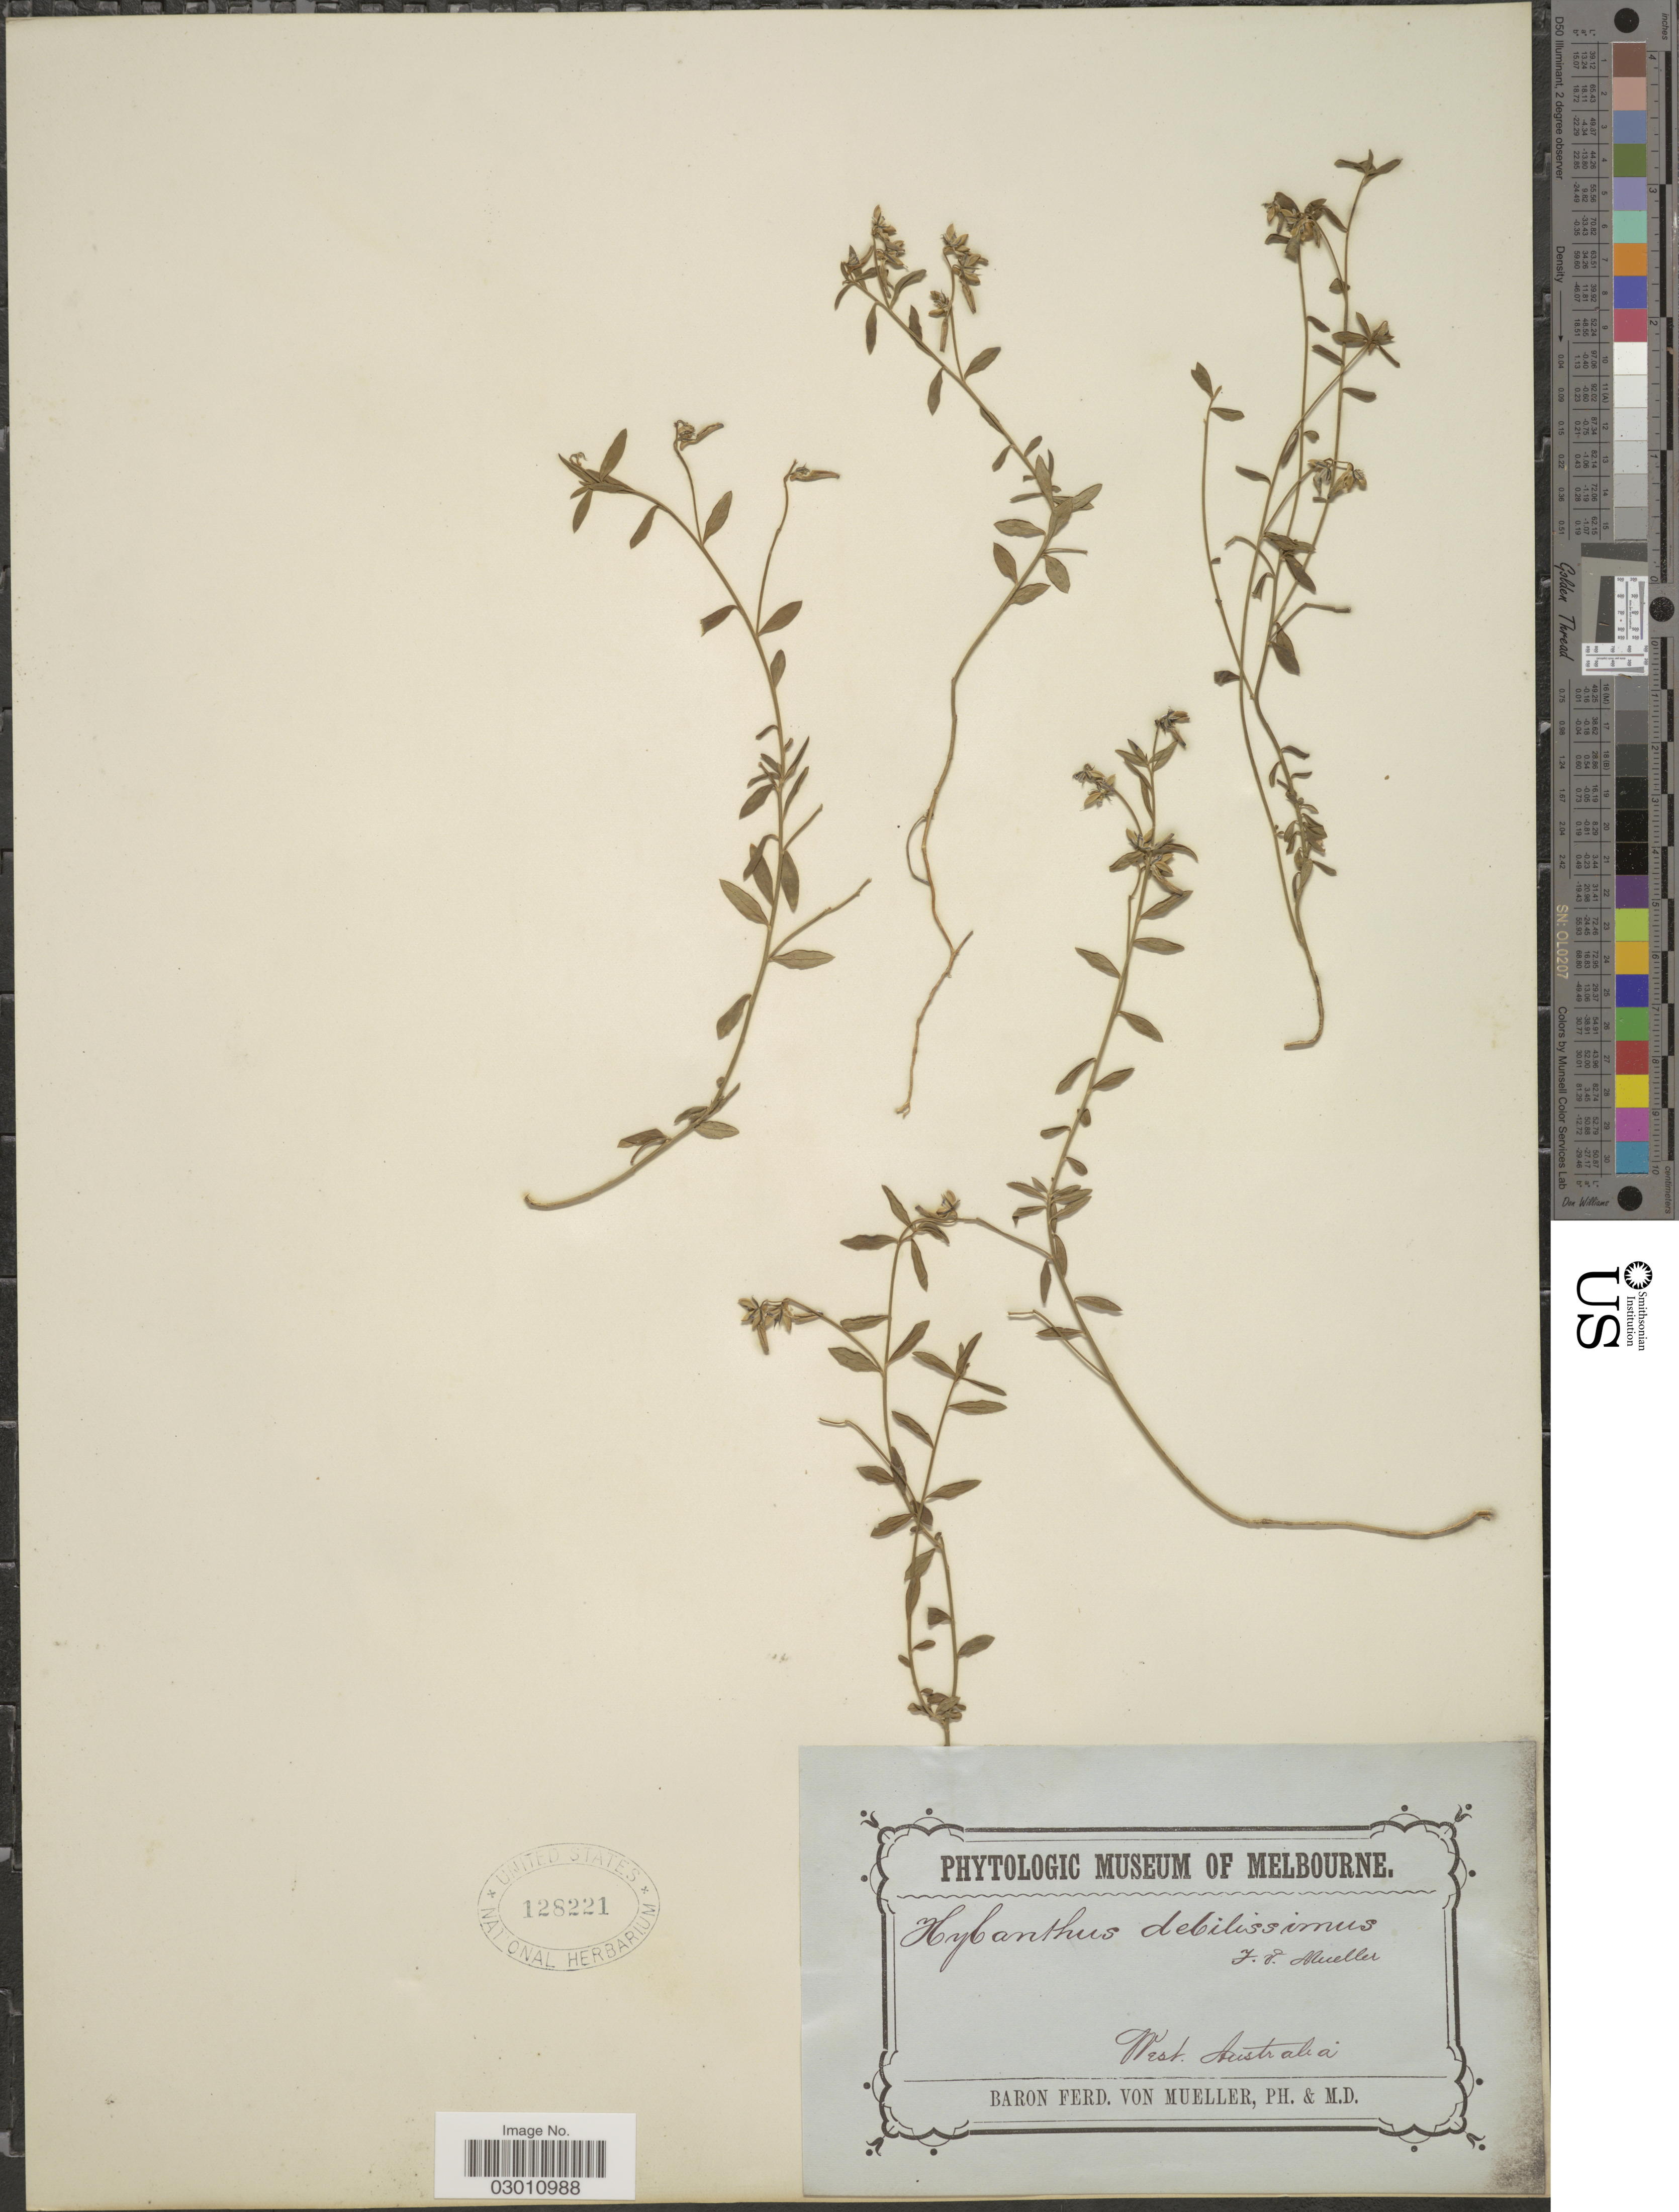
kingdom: Plantae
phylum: Tracheophyta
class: Magnoliopsida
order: Malpighiales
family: Violaceae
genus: Pigea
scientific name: Pigea debilissima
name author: (F. Muell.) P.I. Forst.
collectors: F. von Mueller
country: Australia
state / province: Western Australia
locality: West. Australia.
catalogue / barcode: US 128221